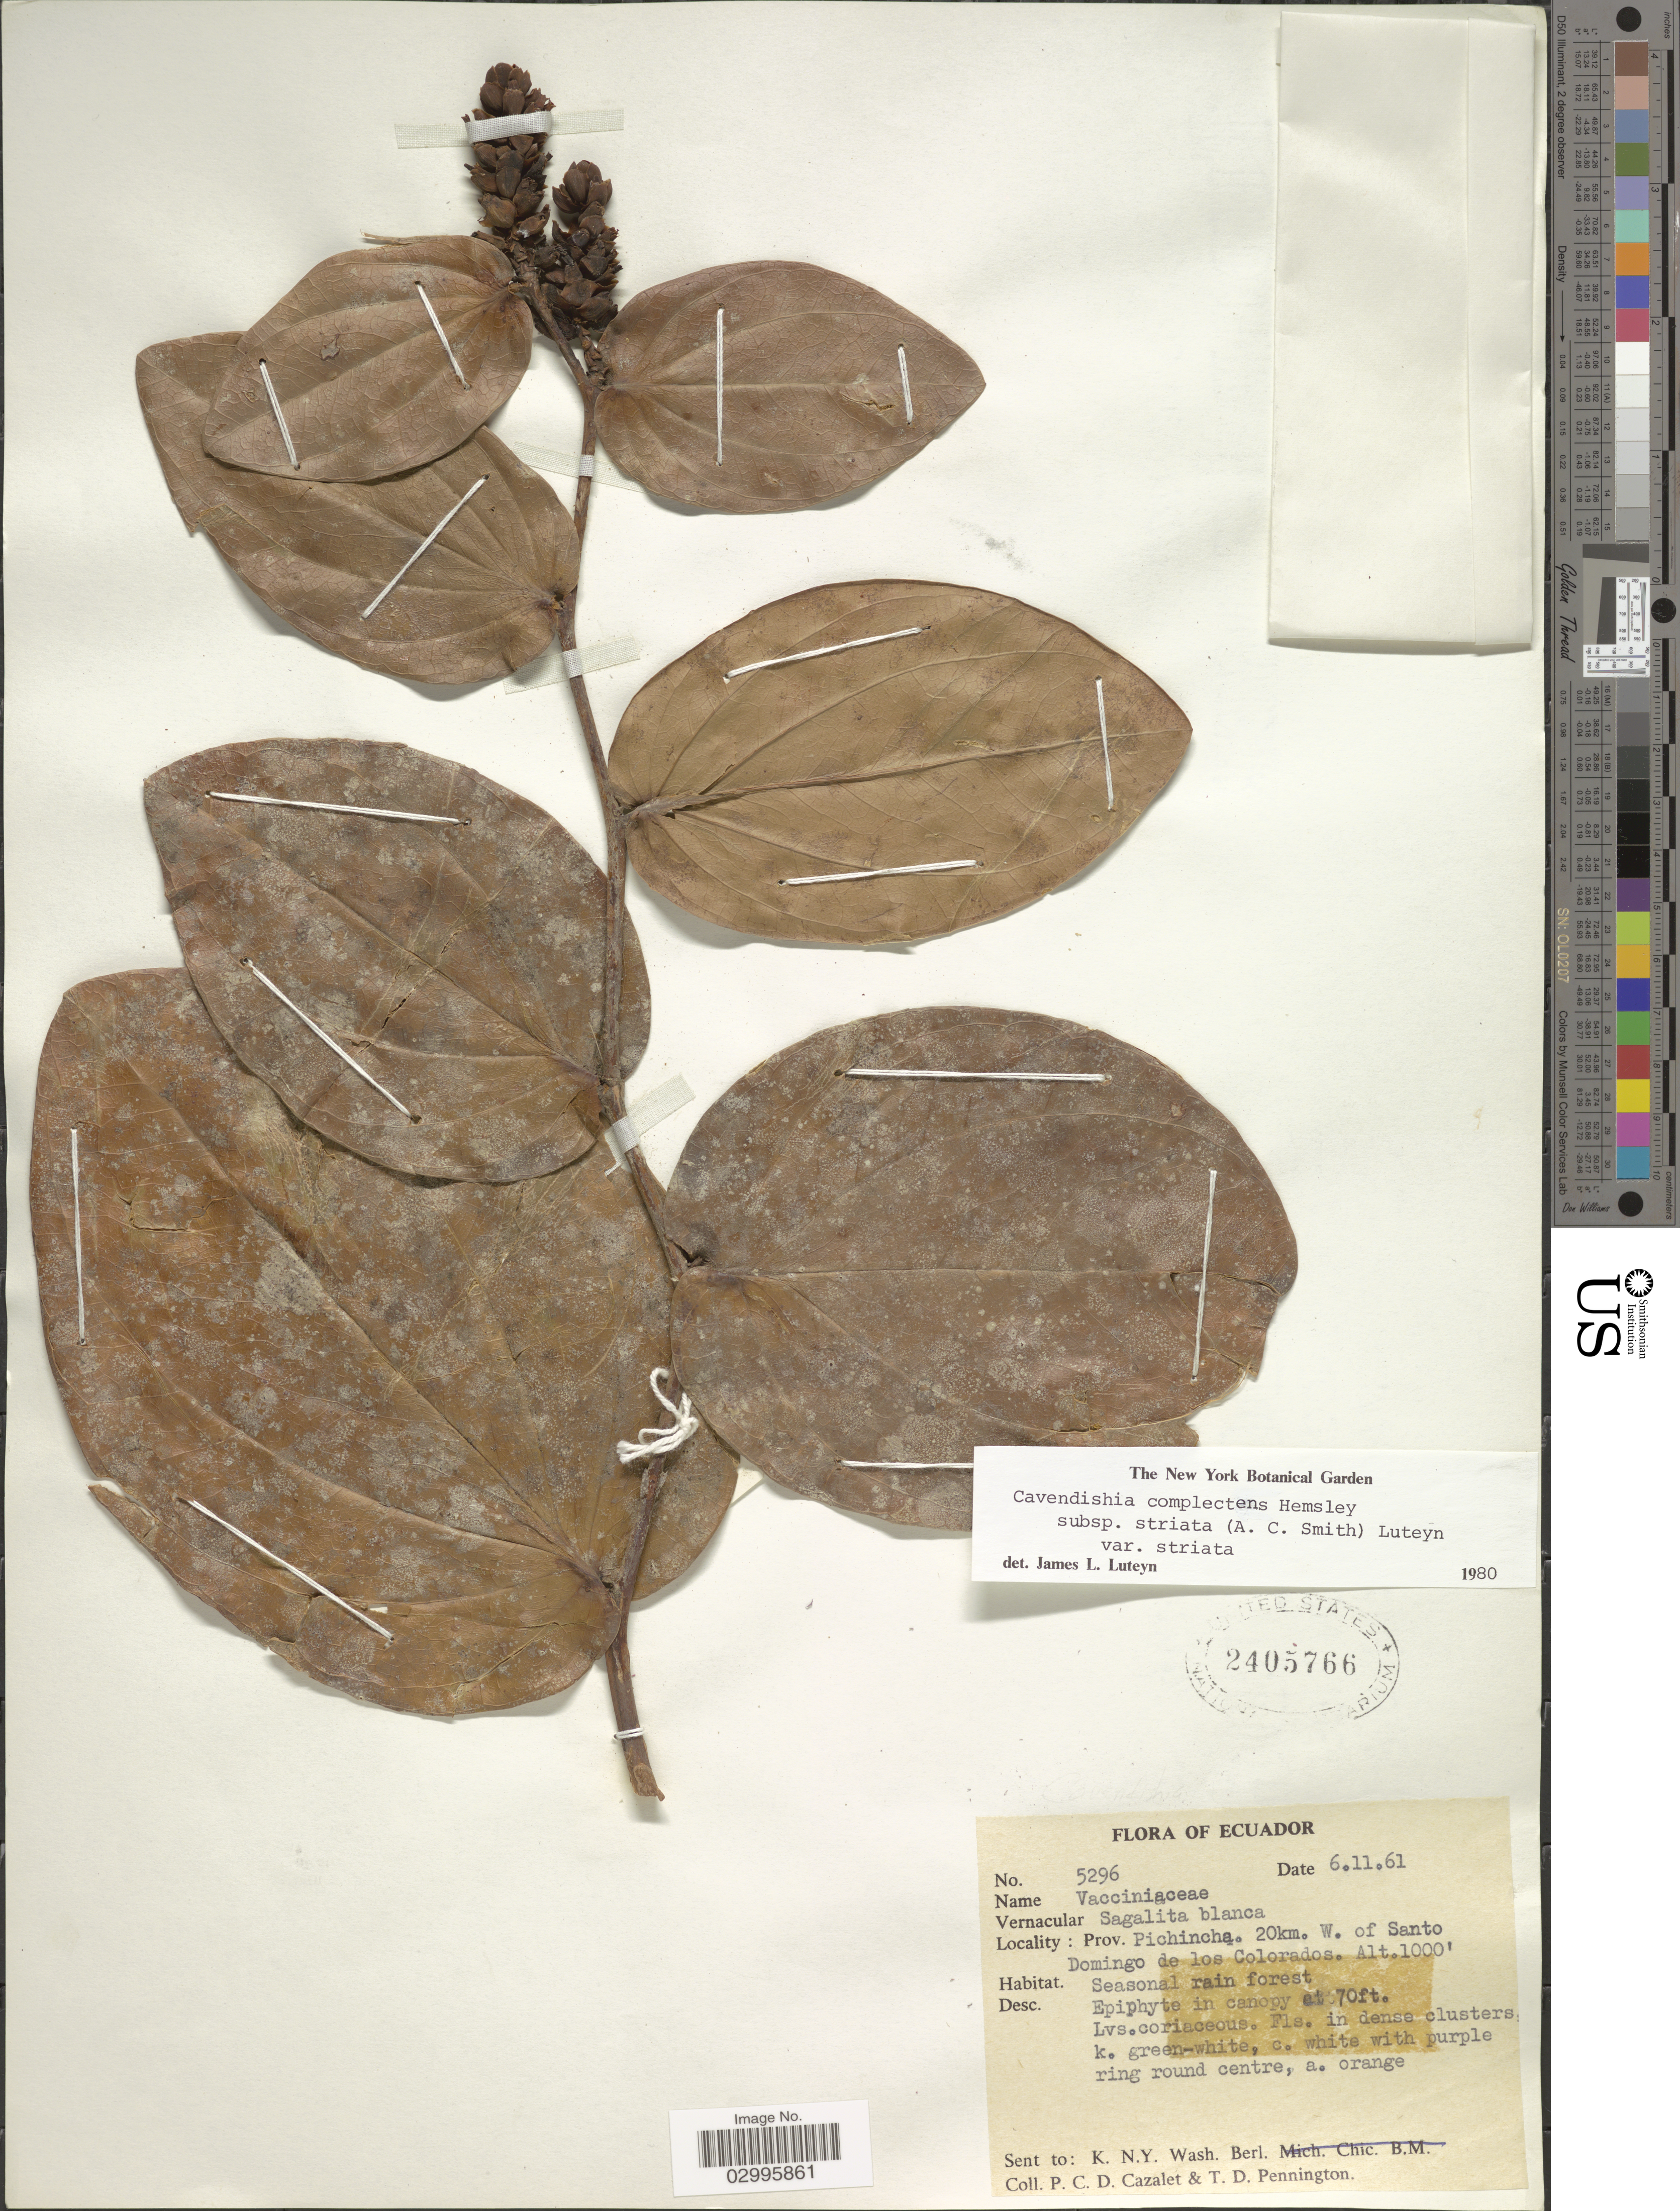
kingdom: Plantae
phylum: Tracheophyta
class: Magnoliopsida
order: Ericales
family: Ericaceae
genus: Cavendishia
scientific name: Cavendishia complectens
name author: Hemsl.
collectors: P. C. D. Cazalet & T. D. Pennington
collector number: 5296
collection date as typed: Transcribed d/m/y: 6/11/61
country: Ecuador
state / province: Pichincha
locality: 20km. W. of Santo Domingo de los Colorados.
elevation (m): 305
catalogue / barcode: US 2405766